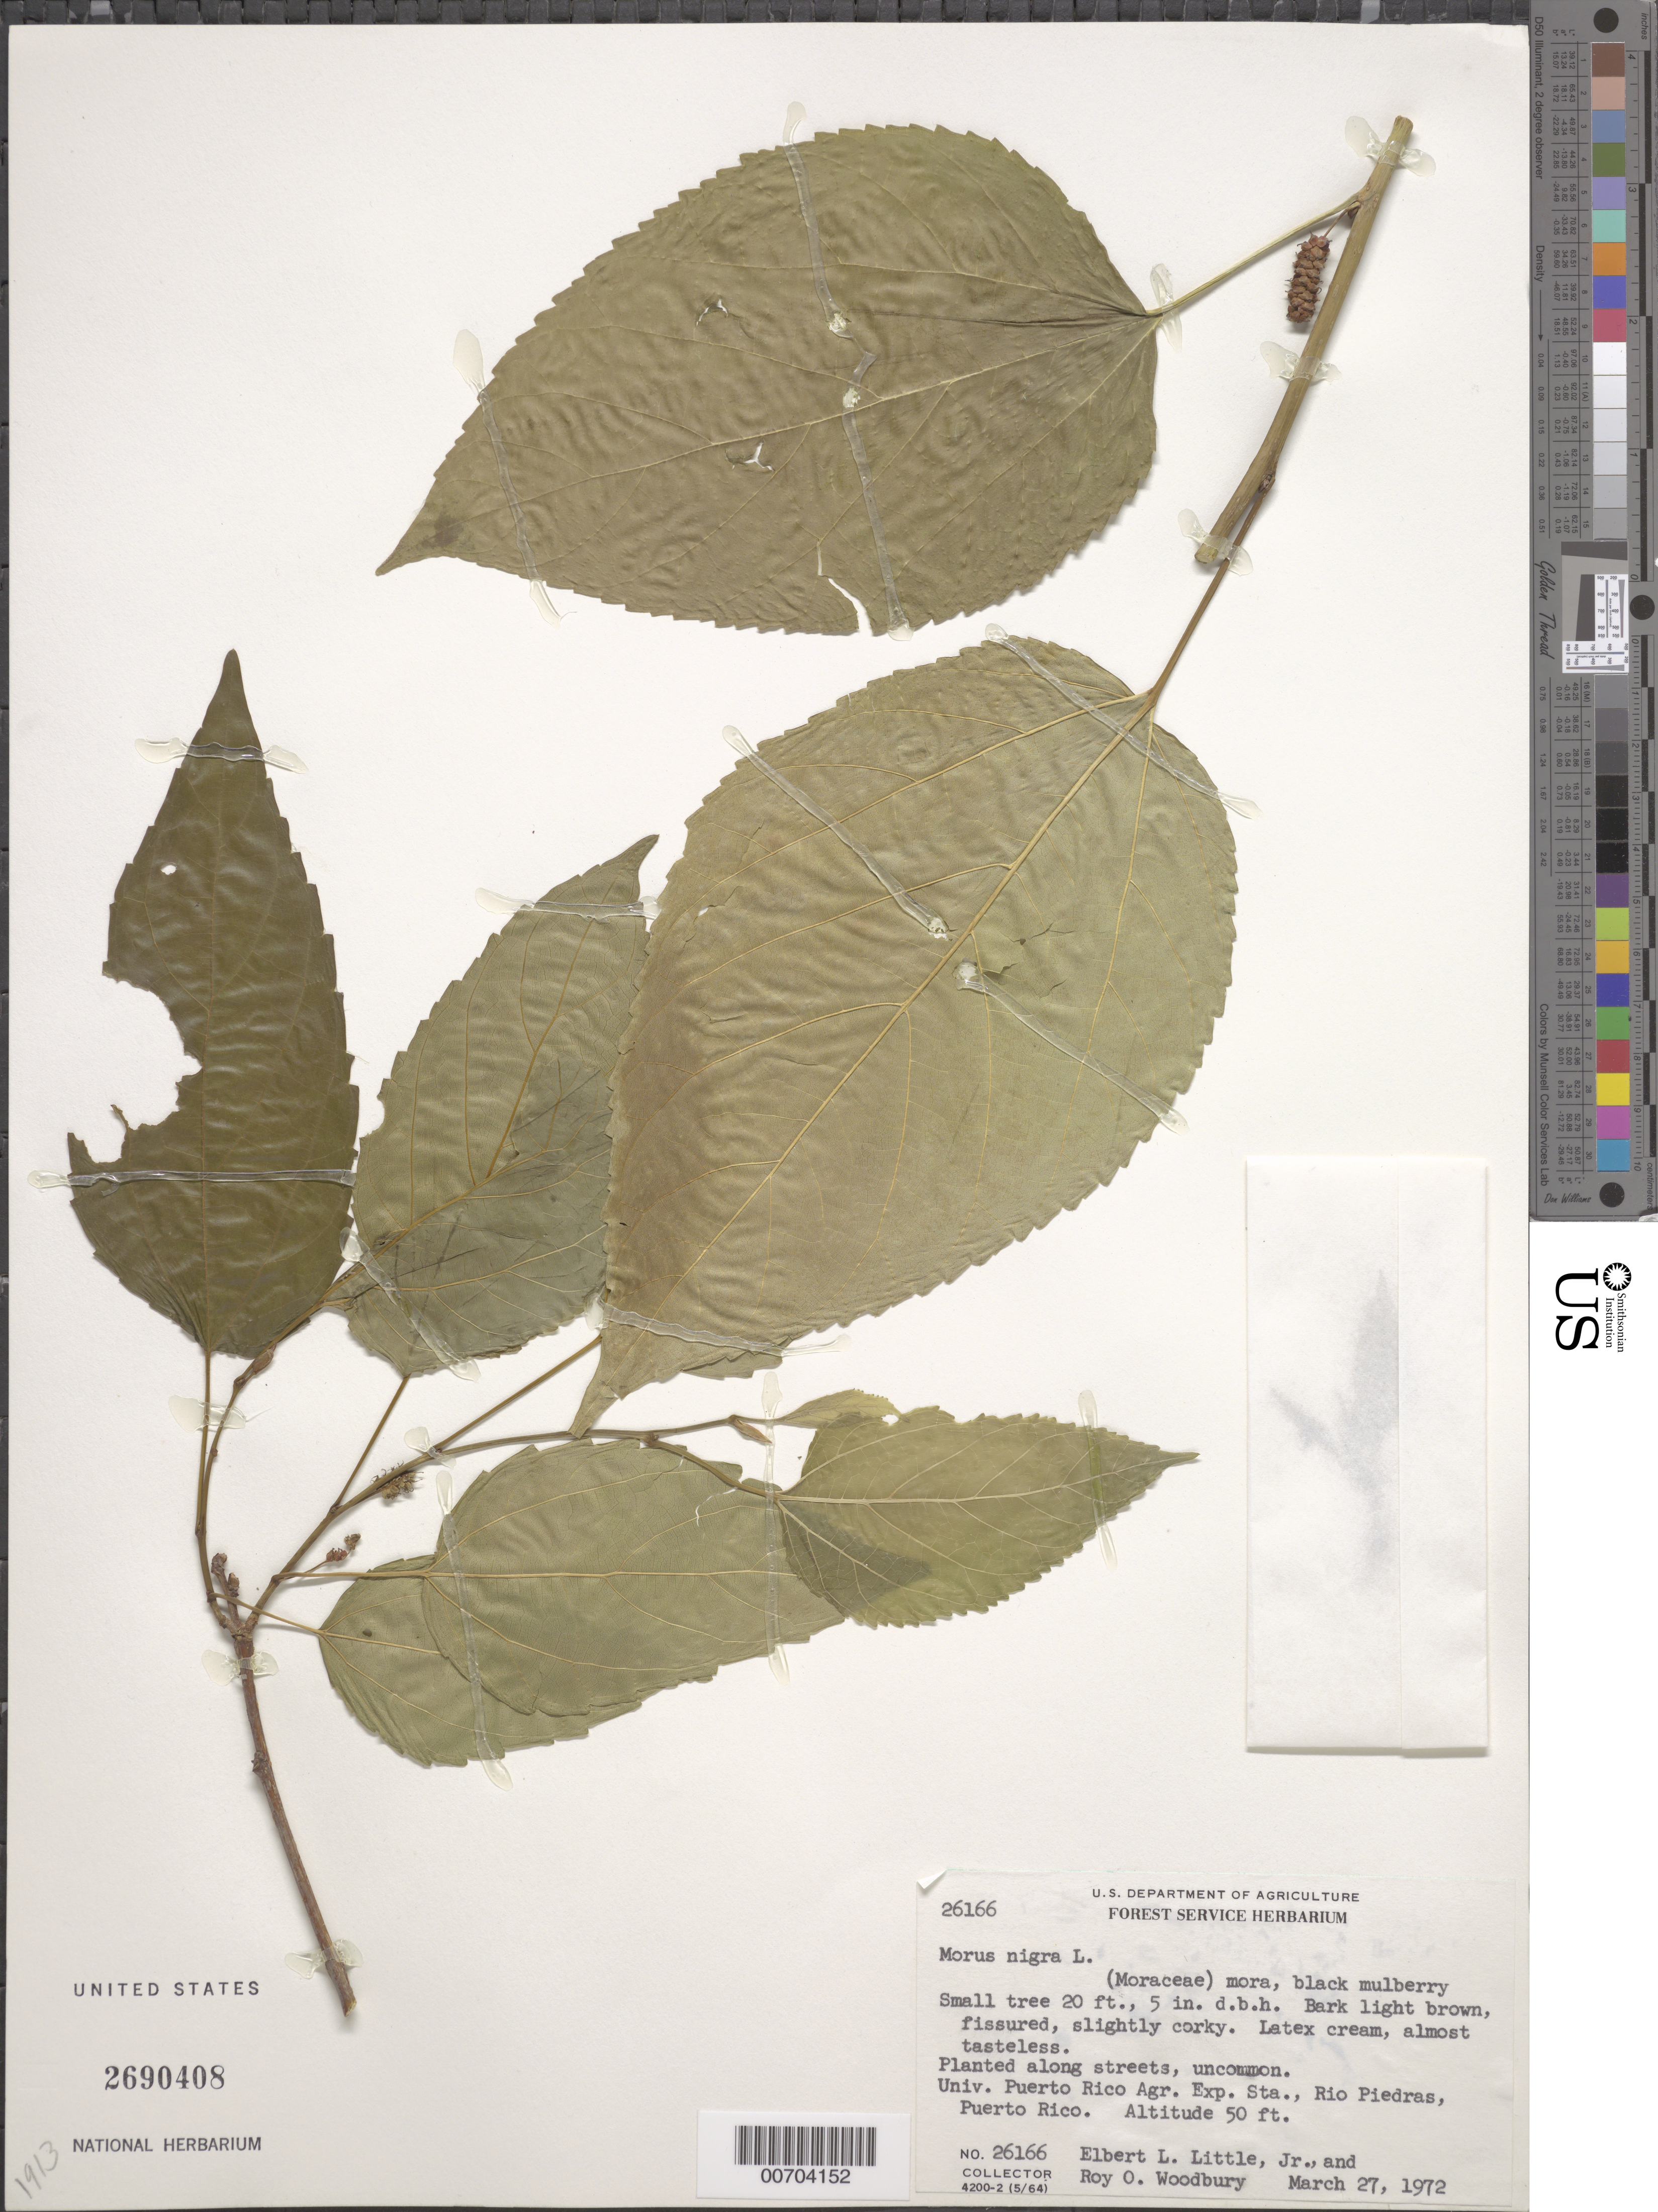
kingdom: Plantae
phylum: Tracheophyta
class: Magnoliopsida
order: Rosales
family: Moraceae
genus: Morus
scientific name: Morus nigra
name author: L.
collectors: E. L. Little & R. O. Woodbury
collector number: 26166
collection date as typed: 27 Mar 1972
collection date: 1972-03-27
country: Puerto Rico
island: Greater Antilles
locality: Univ. Puerto Rico Agr. Exp. Sta., Río Piedras.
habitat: Planted along streets.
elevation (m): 15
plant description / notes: Common name: black mulberry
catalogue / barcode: US 2690408